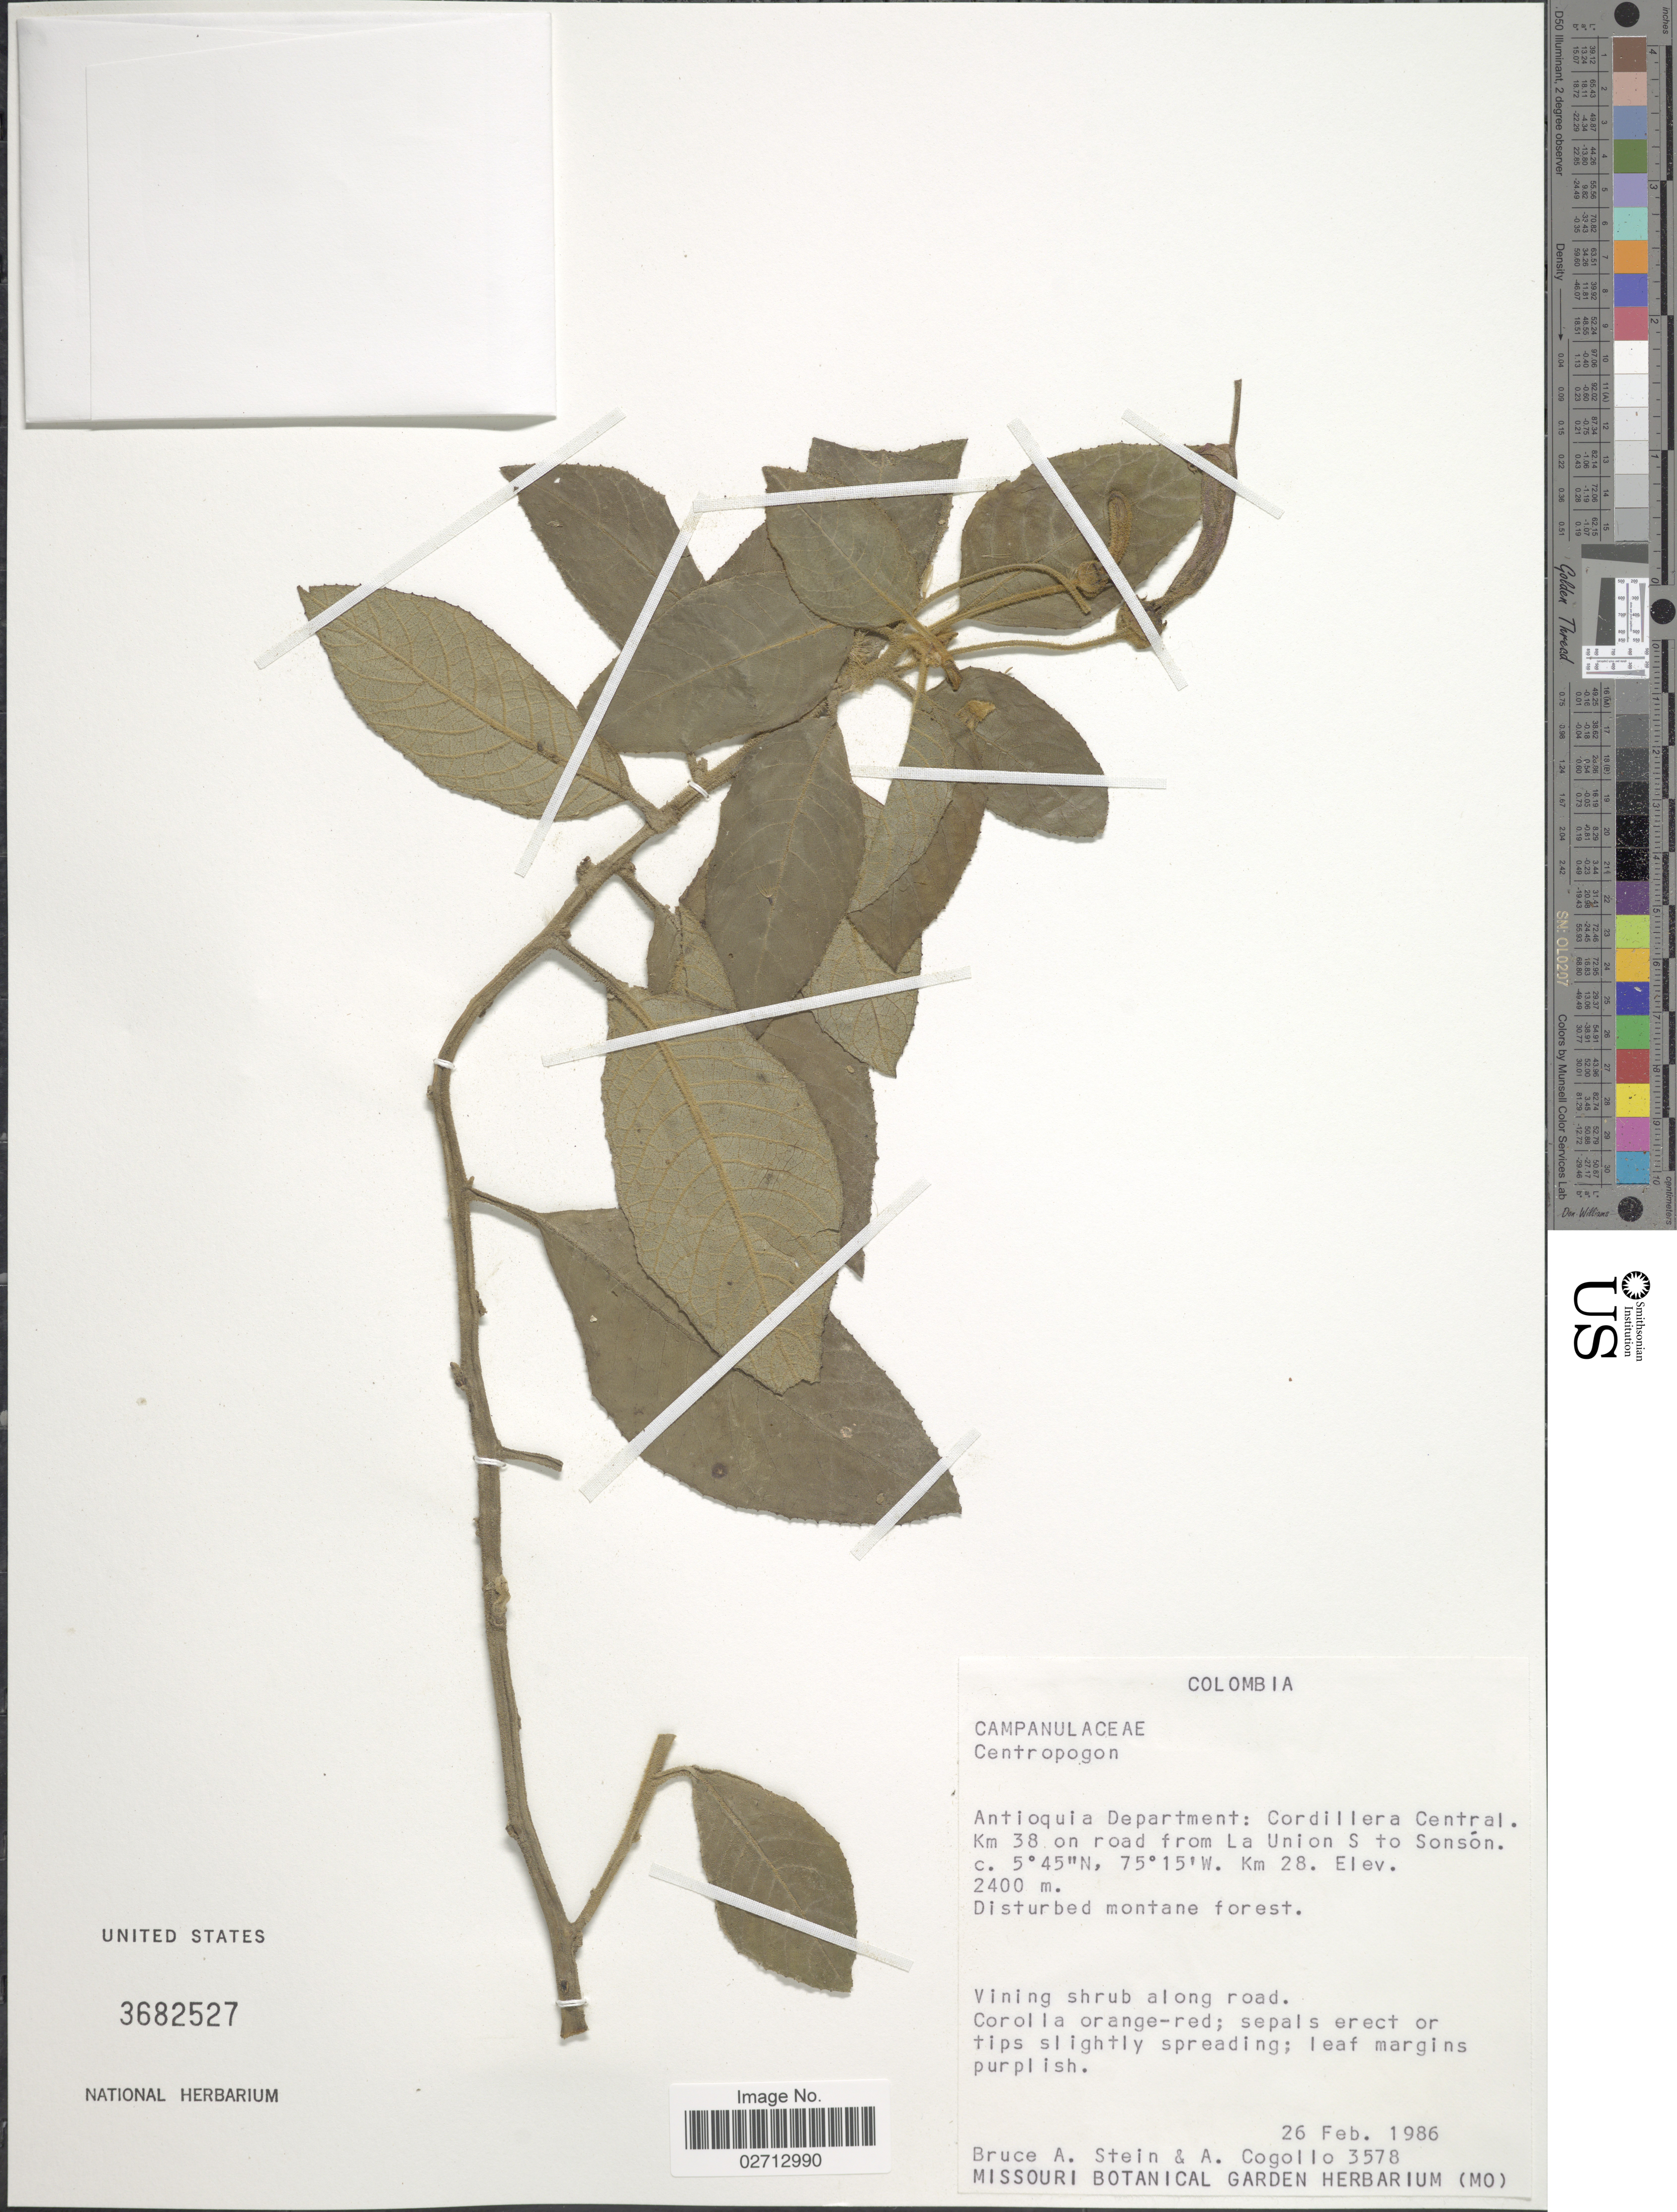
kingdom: Plantae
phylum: Tracheophyta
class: Magnoliopsida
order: Asterales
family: Campanulaceae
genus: Centropogon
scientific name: Centropogon sp.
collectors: B. A. Stein & A. Cogollo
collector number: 3578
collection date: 1986-02-26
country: Colombia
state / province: Antioquia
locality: Cordillera Central. Km 38 on road from La Union S to Sonson. Km 28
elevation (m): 2400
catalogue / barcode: US 3682527